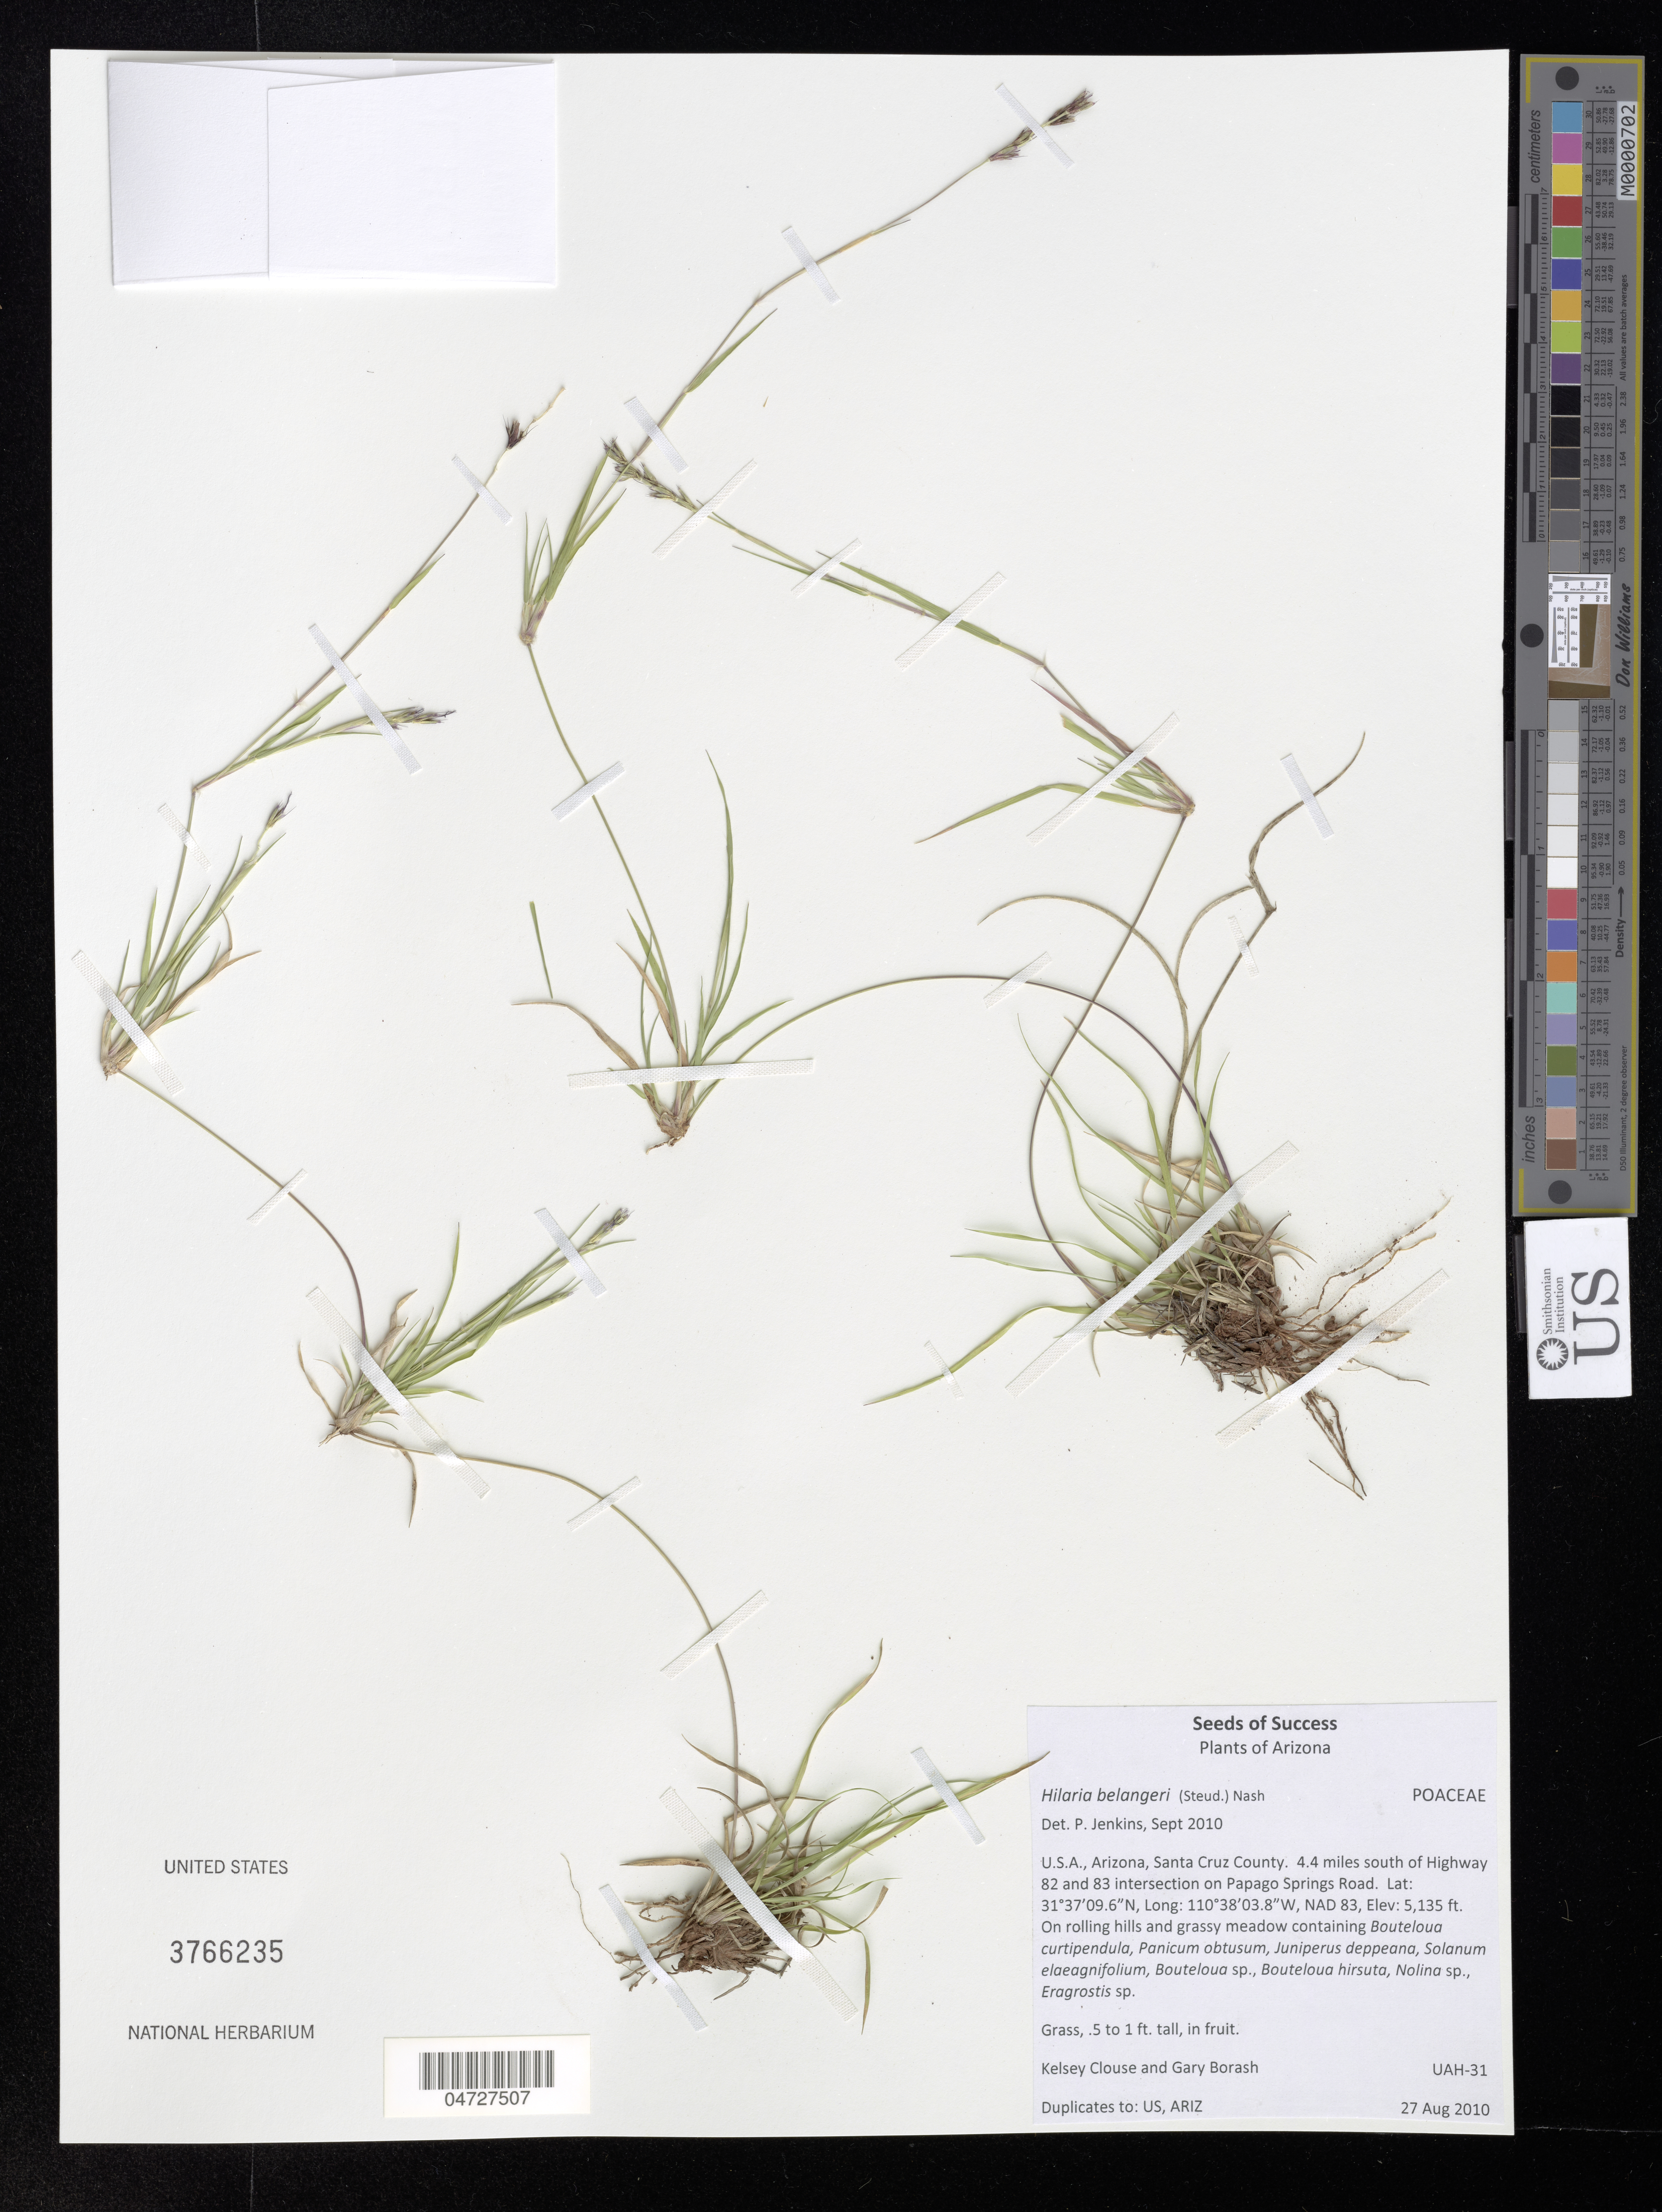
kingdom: Plantae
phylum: Tracheophyta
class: Liliopsida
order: Poales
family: Poaceae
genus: Hilaria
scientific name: Hilaria belangeri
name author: (Steud.) Nash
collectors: K. Clouse & G. Borash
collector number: UAH-31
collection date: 2010-08-27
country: United States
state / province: Arizona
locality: Santa Cruz County. 4.4 miles south of Highway 82 and 83 intersection on Papago Springs Road. NAD 83.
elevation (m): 1565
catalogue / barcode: US 3766235